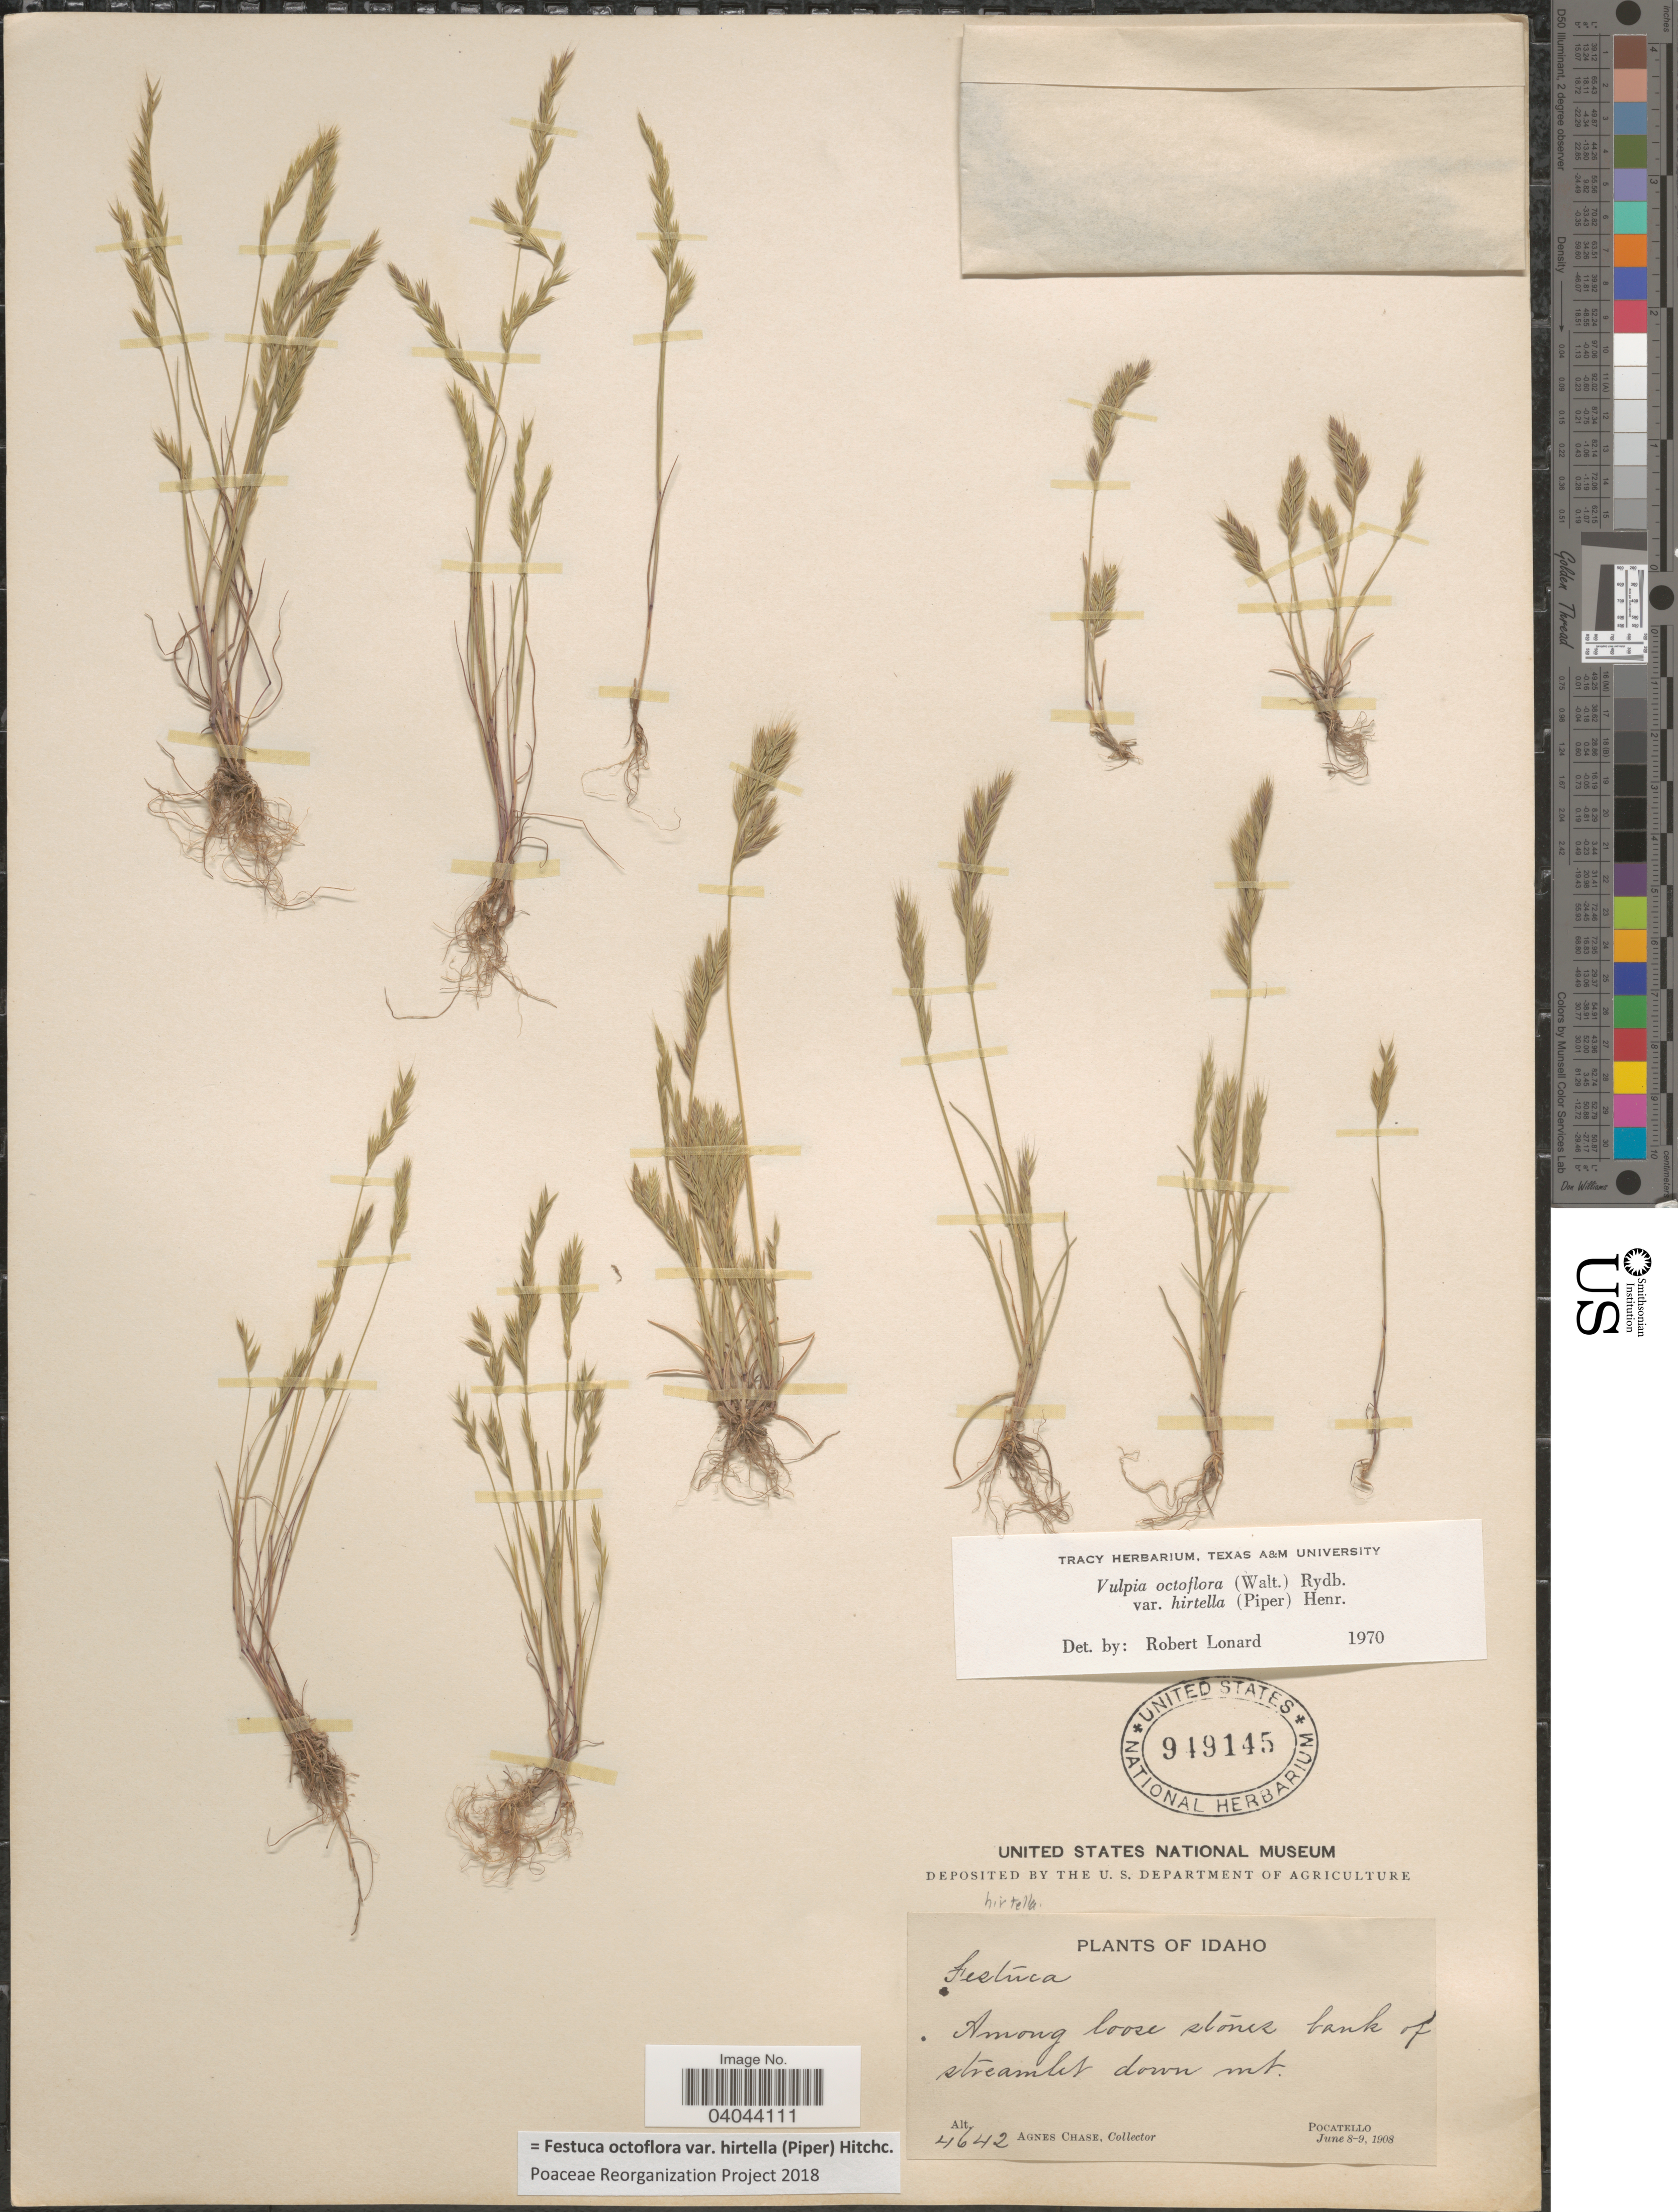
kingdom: Plantae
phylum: Tracheophyta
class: Liliopsida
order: Poales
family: Poaceae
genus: Festuca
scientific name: Festuca octoflora var. hirtella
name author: Piper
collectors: A. Chase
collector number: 4642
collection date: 1908-06-08/1908-06-09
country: United States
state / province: Idaho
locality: Among loose stones bank of streamlet down mt. Pocatello.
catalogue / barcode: US 949145